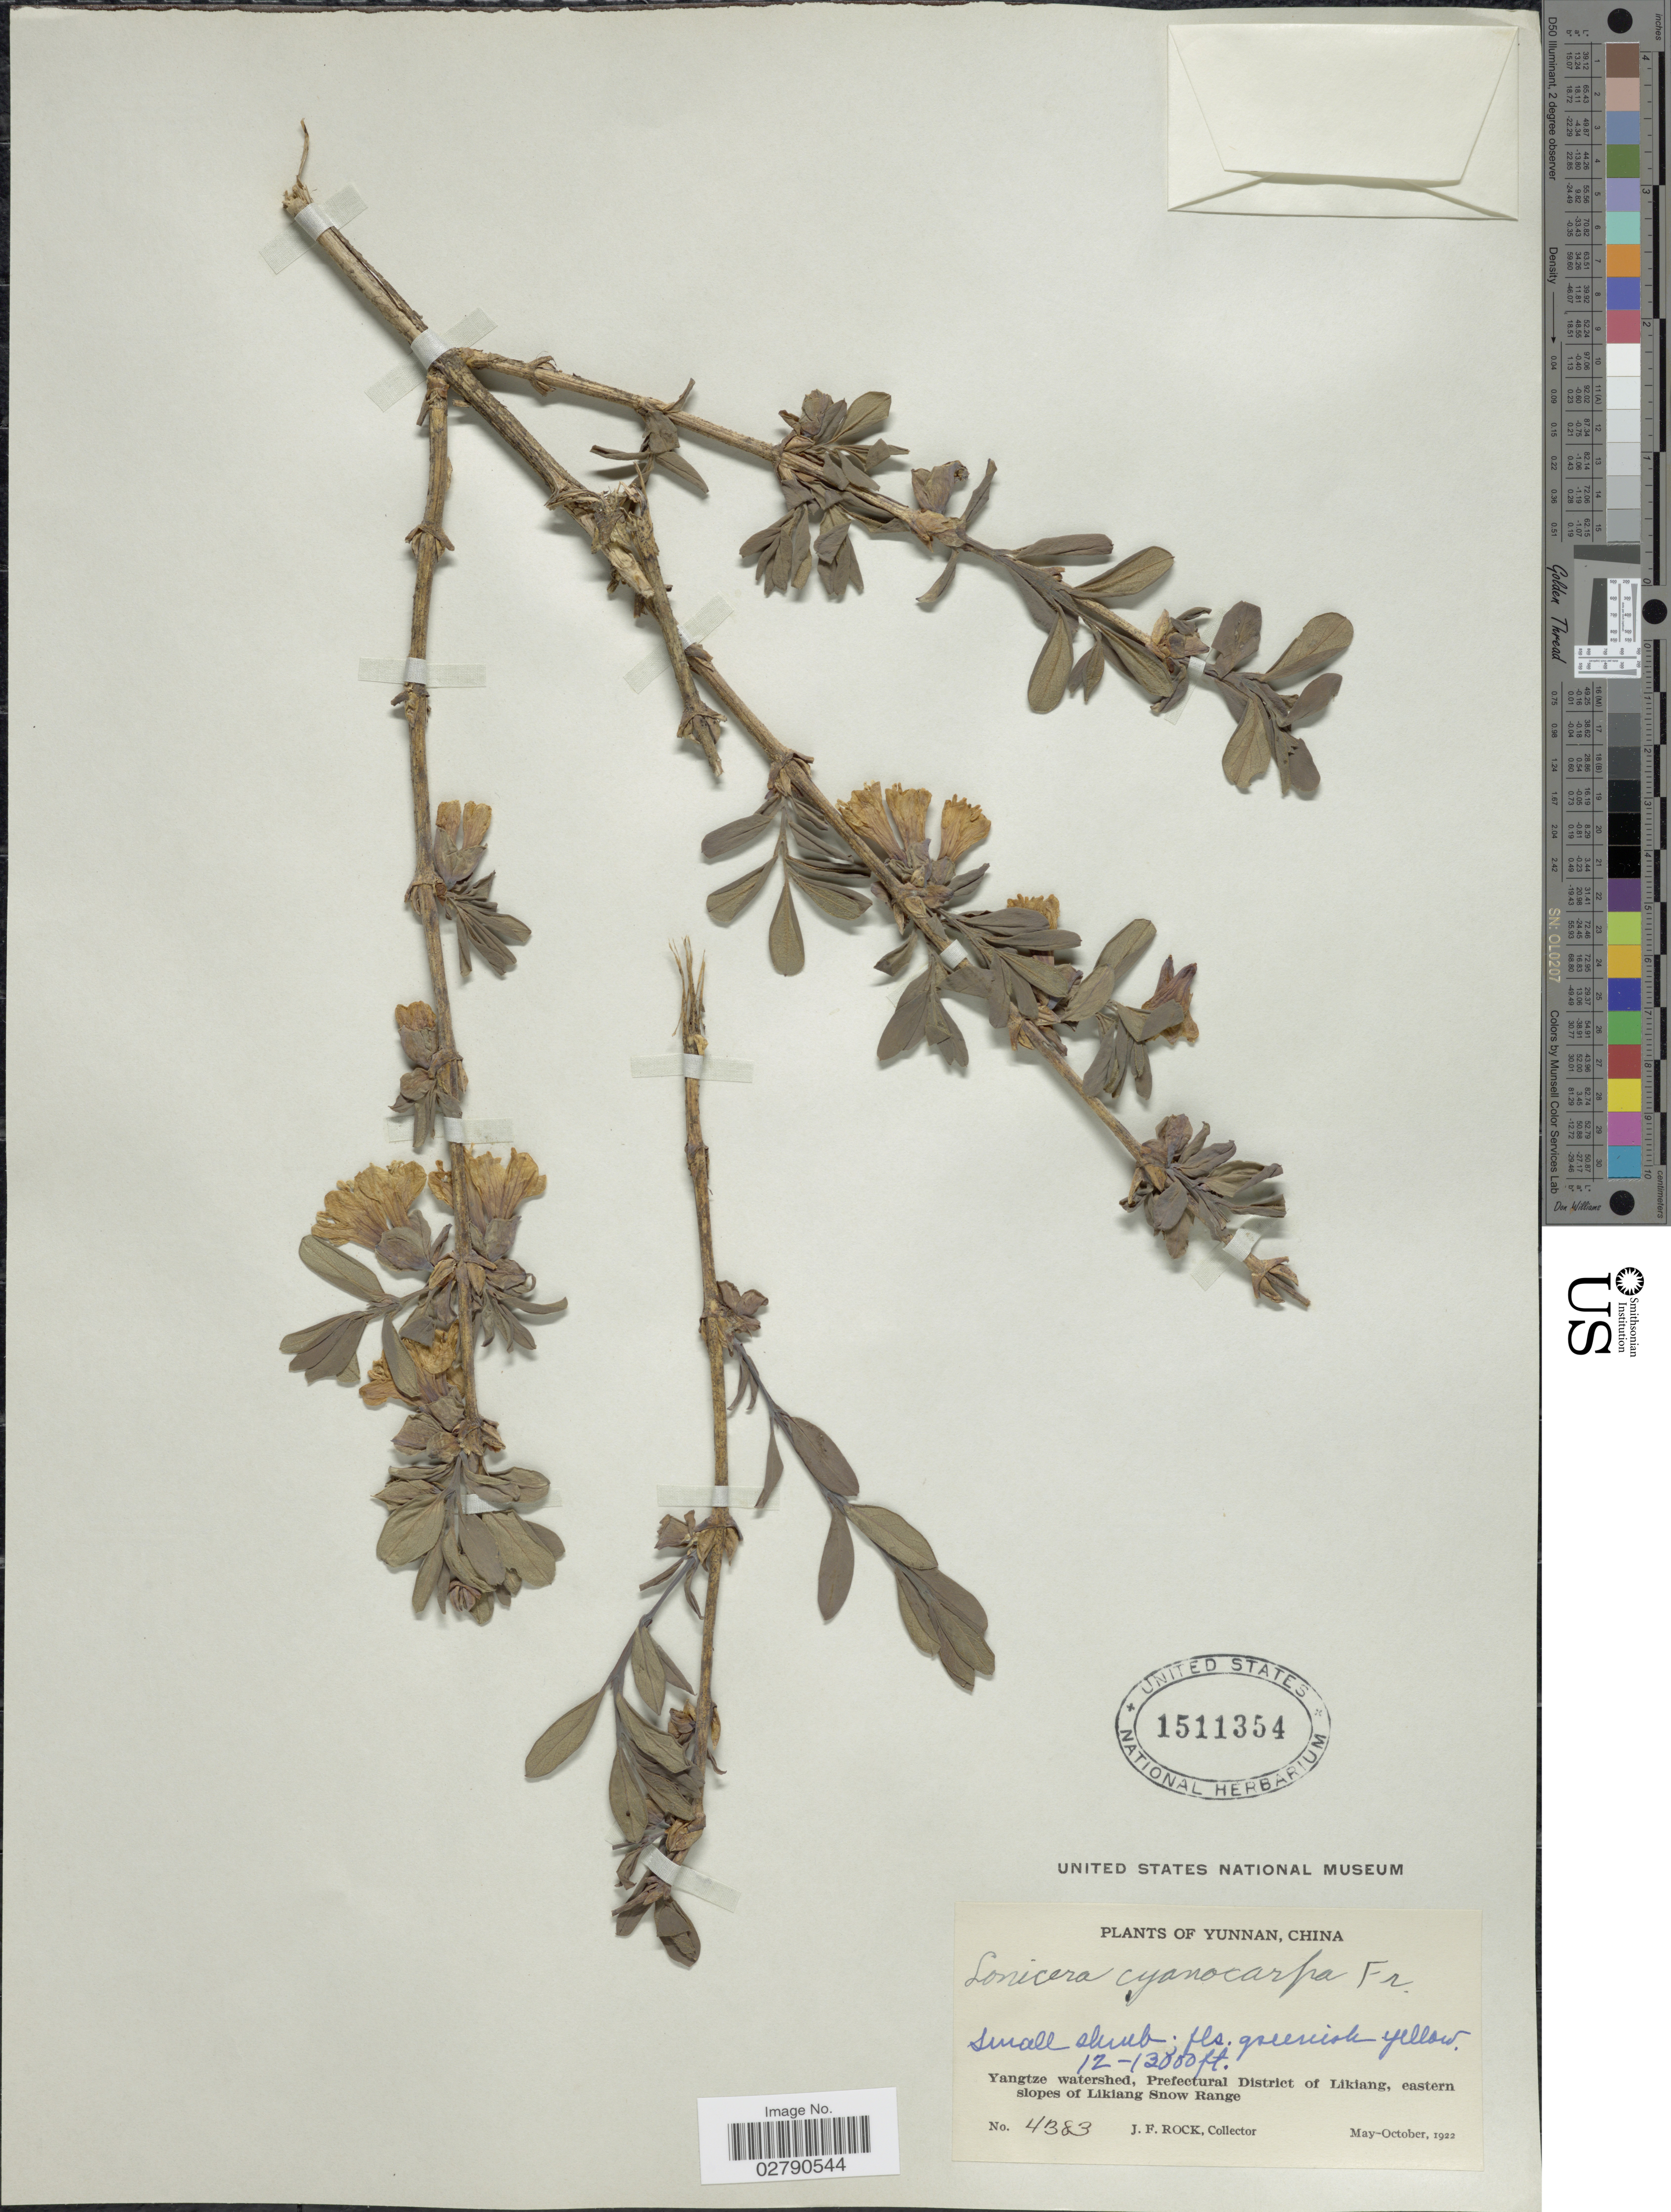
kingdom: Plantae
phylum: Tracheophyta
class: Magnoliopsida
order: Dipsacales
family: Caprifoliaceae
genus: Lonicera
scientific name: Lonicera cyanocarpa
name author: Franch.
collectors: J. Rock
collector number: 4383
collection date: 1922-05/1922-10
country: China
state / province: Yunnan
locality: Yangtze watershed, Prefectural District of Likiang, eastern slopes of Likiang Snow Range.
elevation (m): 3658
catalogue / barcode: US 1511354